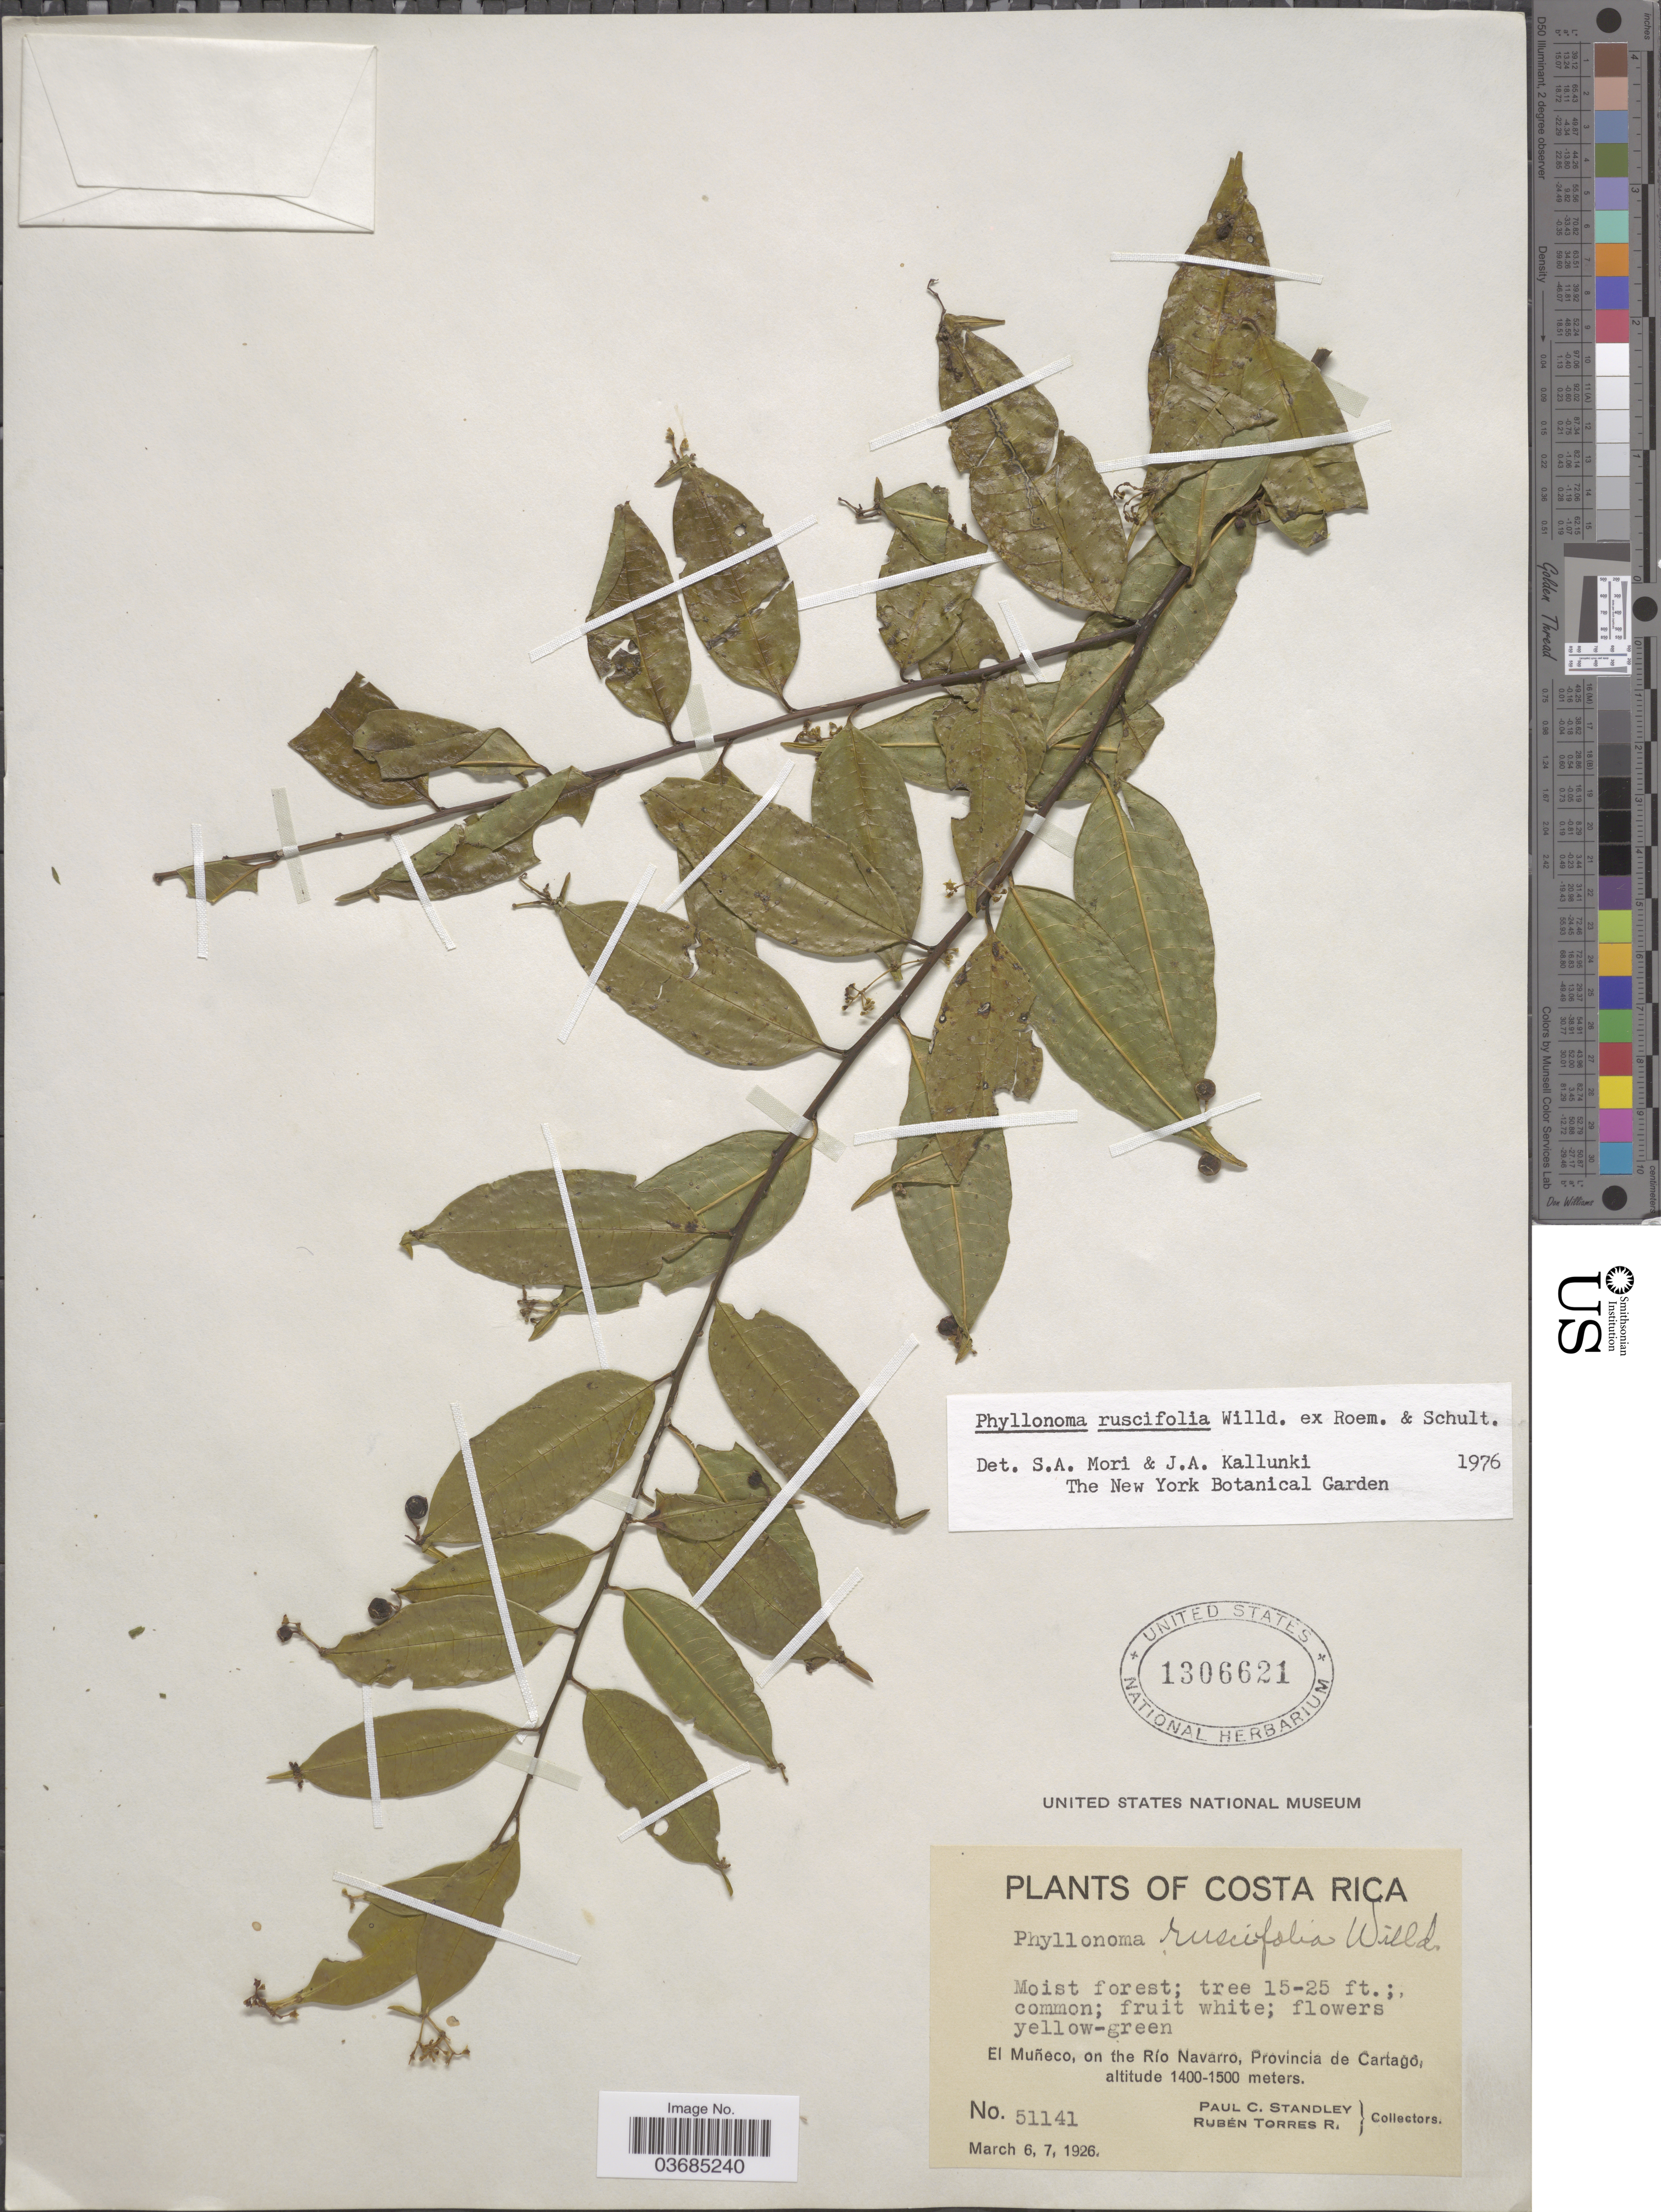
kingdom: Plantae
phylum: Tracheophyta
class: Magnoliopsida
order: Aquifoliales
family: Phyllonomaceae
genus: Phyllonoma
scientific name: Phyllonoma ruscifolia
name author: Willd. ex Schult.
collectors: P. C. Standley & R. Torres R.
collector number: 51141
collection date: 1926-03-06/1926-03-07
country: Costa Rica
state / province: Cartago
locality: Moist forest; El Muñeco, on the Rïo Navarro.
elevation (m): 1400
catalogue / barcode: US 1306621